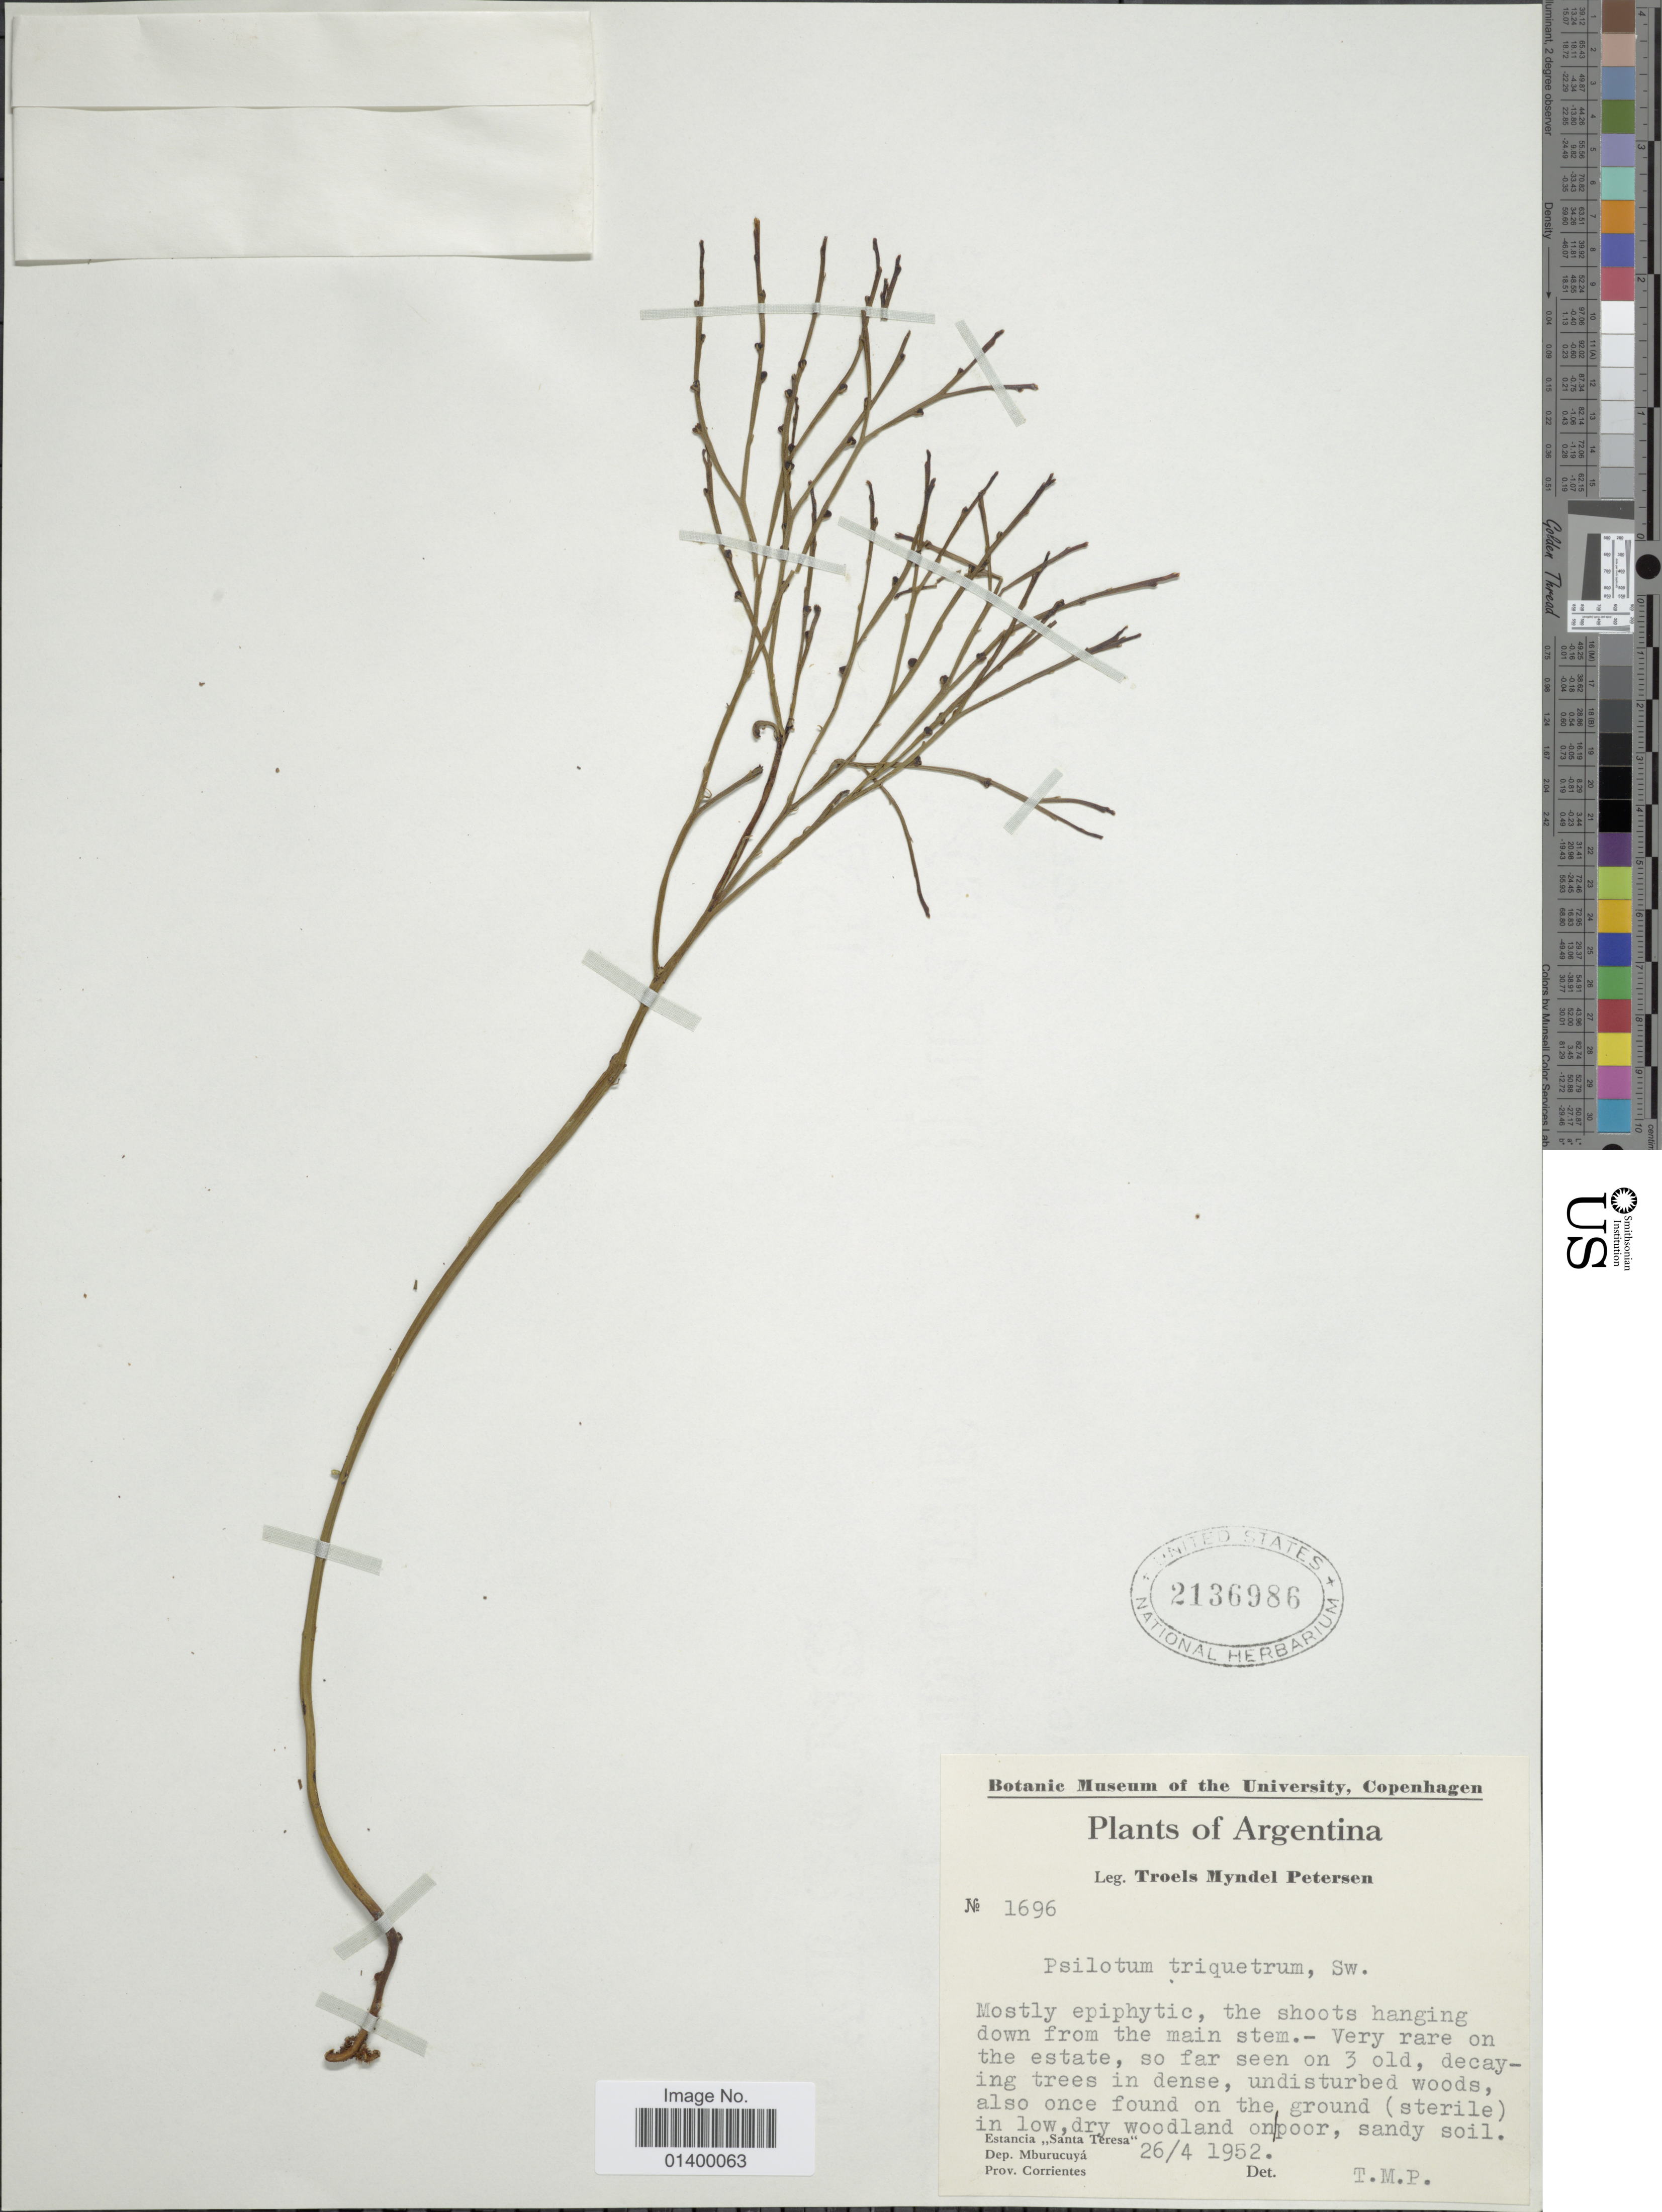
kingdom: Plantae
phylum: Tracheophyta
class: Polypodiopsida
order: Psilotales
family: Psilotaceae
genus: Psilotum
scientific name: Psilotum nudum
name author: (L.) P. Beauv.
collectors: T. M. Petersen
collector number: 1696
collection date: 1952-04-26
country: Argentina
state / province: Corrientes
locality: Estancia "Santa Teresa". Dep. Mburucuyá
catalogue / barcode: US 2136986